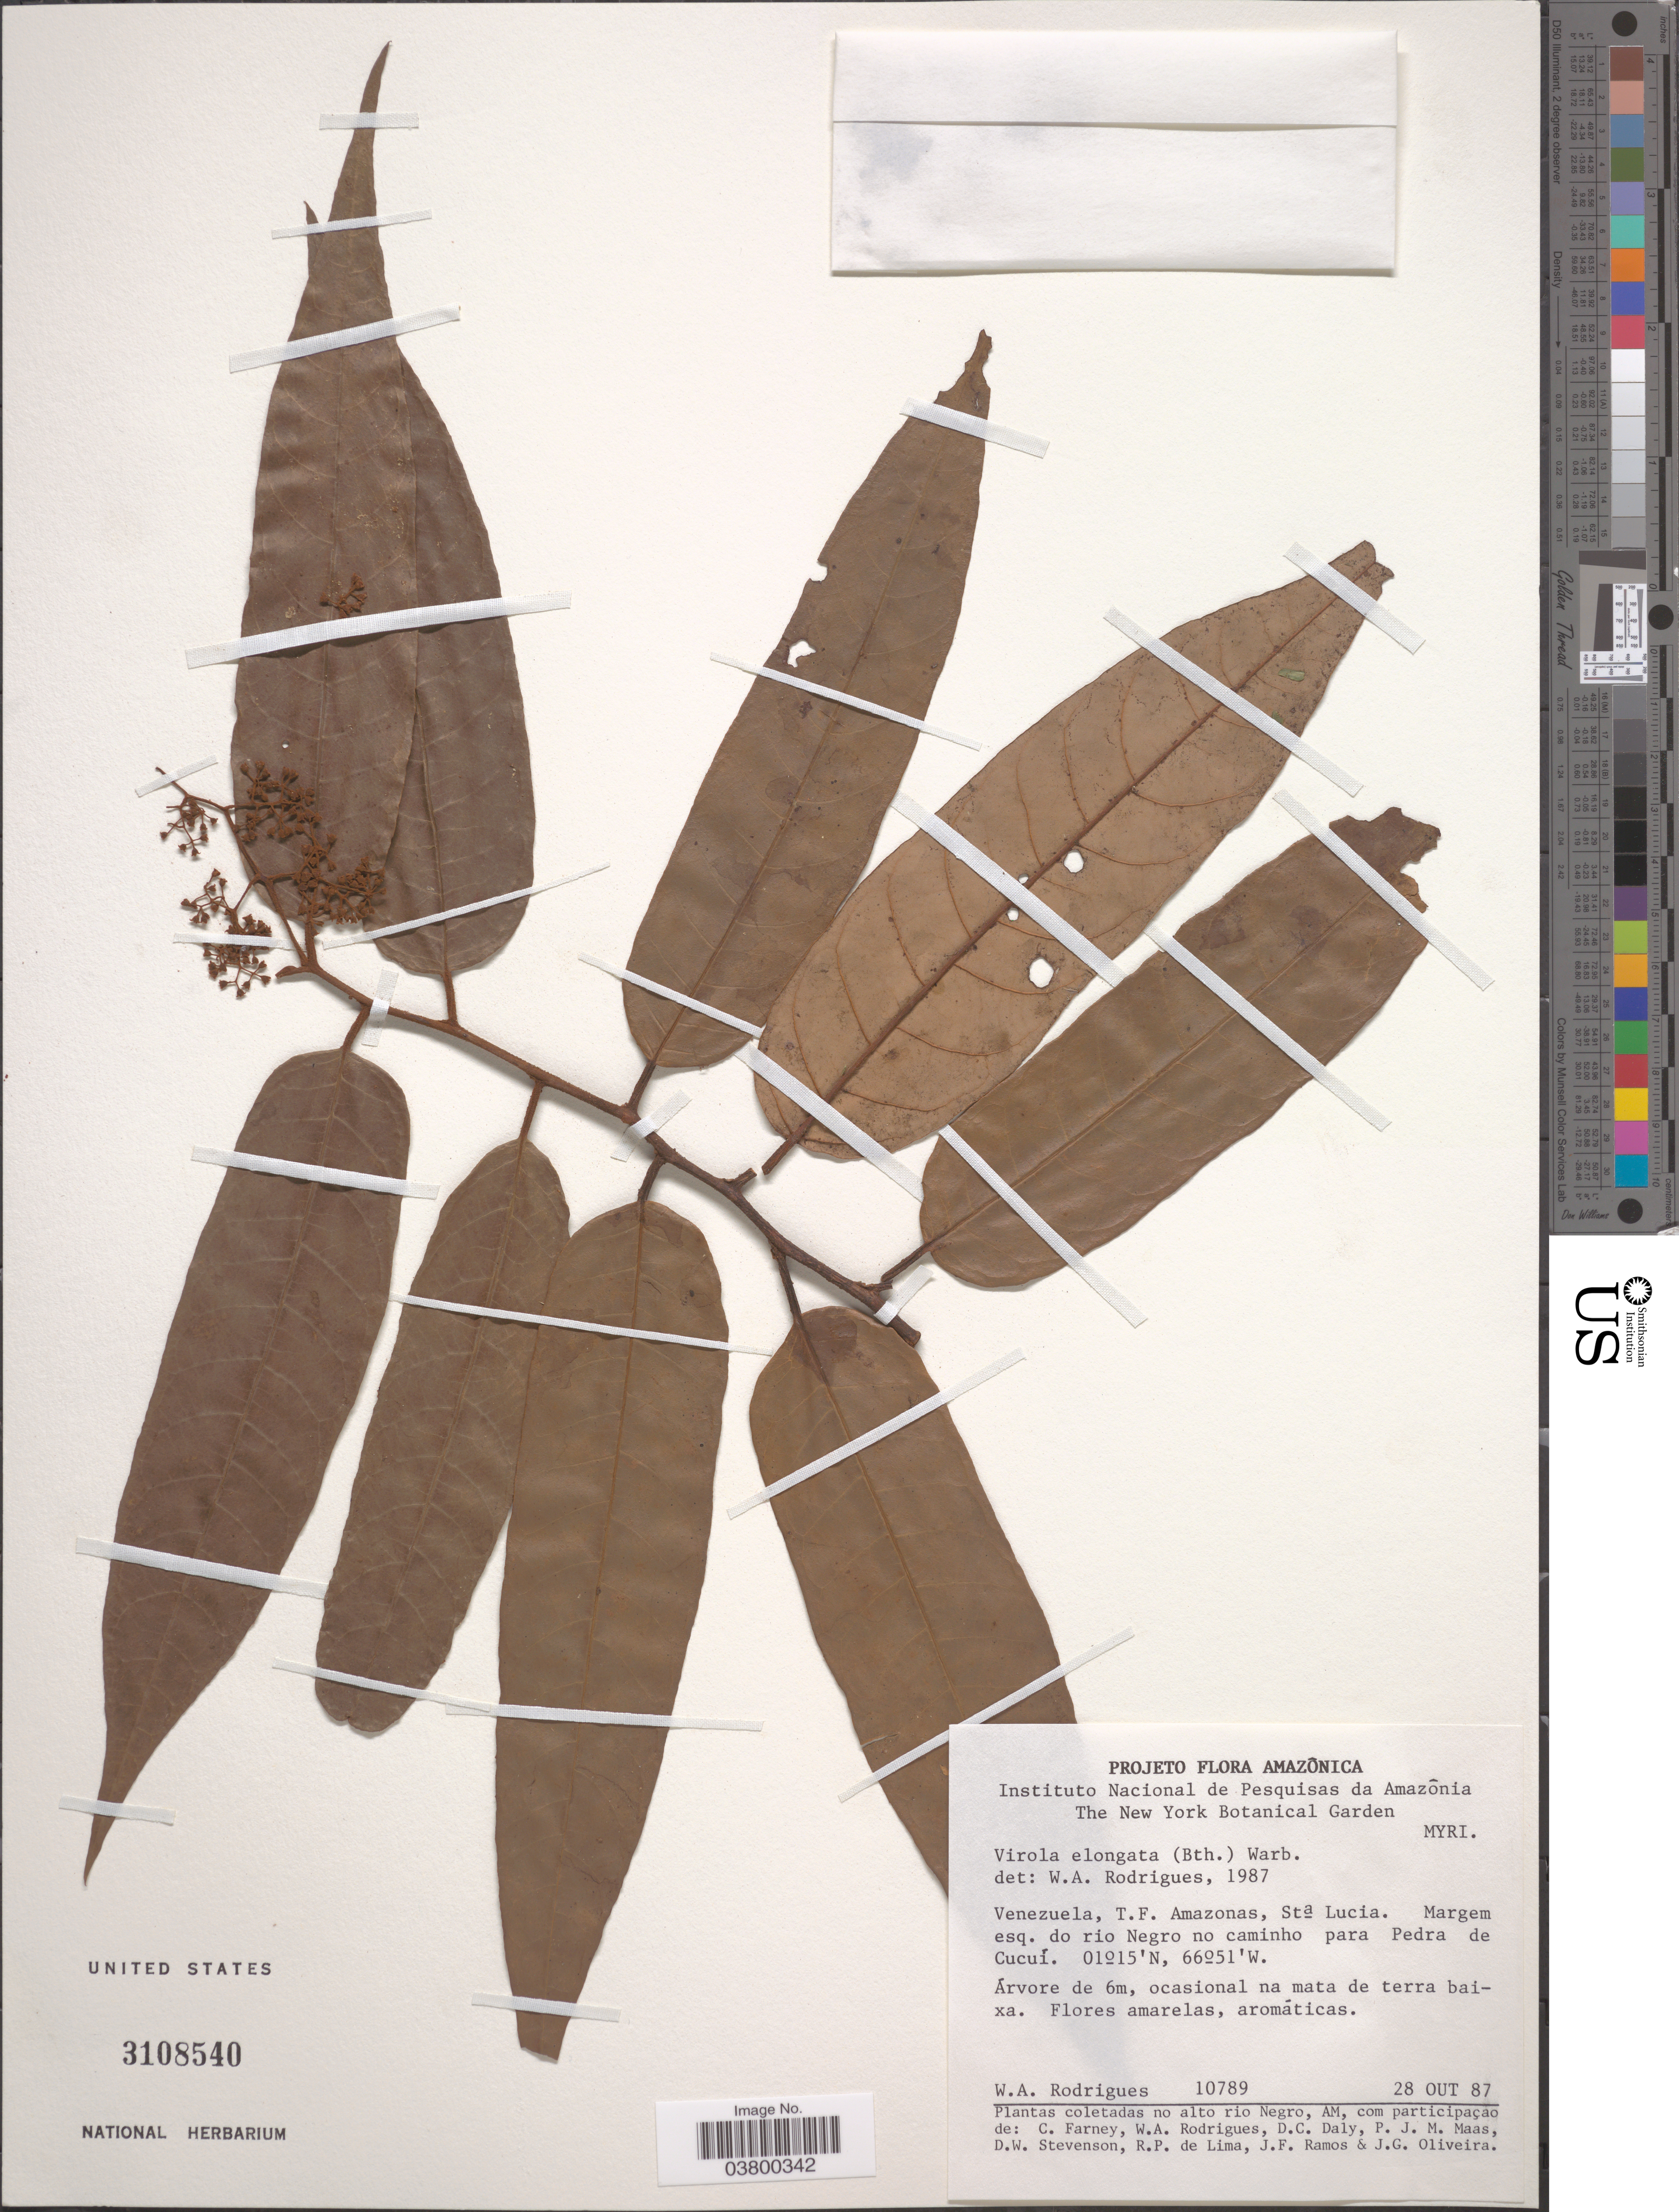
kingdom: Plantae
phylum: Tracheophyta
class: Magnoliopsida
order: Magnoliales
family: Myristicaceae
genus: Virola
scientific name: Virola elongata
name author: (Benth.) Warb.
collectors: W. A. Rodrigues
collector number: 10789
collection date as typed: Transcribed d/m/y: 28/10/87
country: Venezuela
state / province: Amazonas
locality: Amazônica. T. F. Amazonas, Sta. Lucia. Margem esq. do rio Negro no caminho para Pedra de Cucuí.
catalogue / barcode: US 3108540